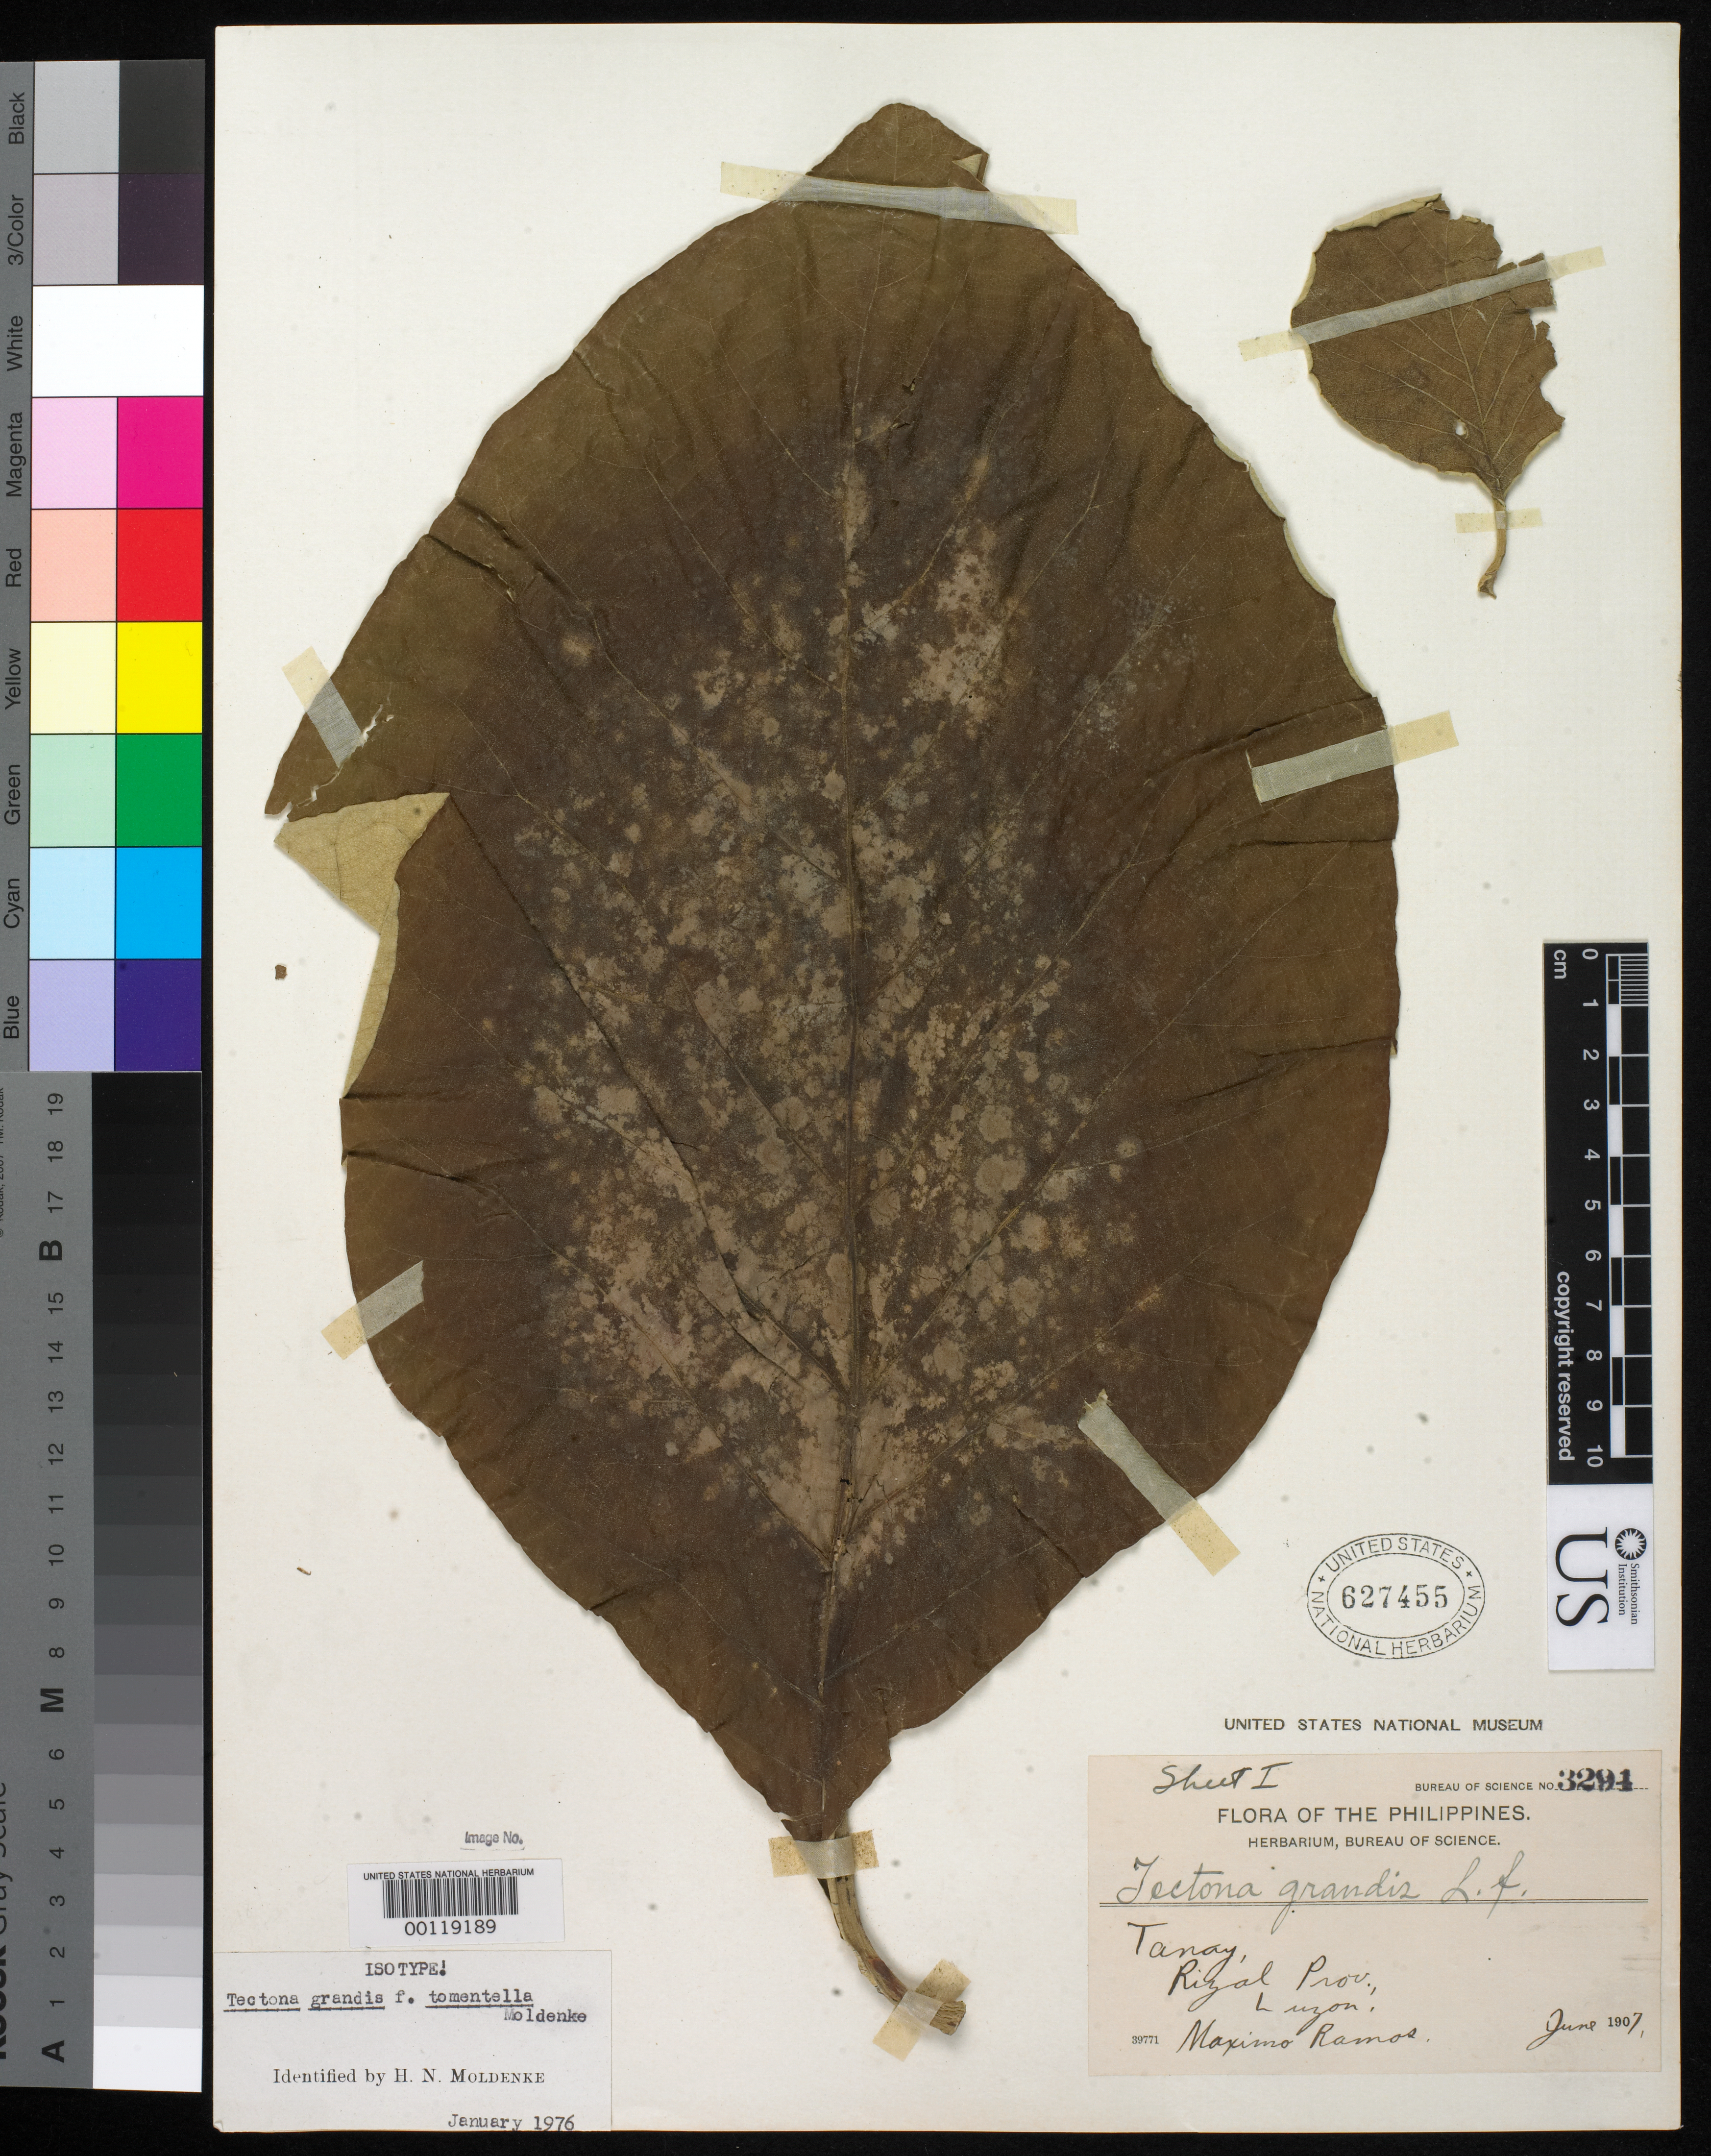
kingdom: Plantae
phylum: Tracheophyta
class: Magnoliopsida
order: Lamiales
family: Lamiaceae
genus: Tectona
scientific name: Tectona grandis f. tomentella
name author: Moldenke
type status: Isotype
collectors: M. Ramos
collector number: Bur. Sci. 3294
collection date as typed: Jun 1907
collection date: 1907-06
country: Philippines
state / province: Calabarzon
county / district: Rizal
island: Luzon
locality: Tanay.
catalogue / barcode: US 627455